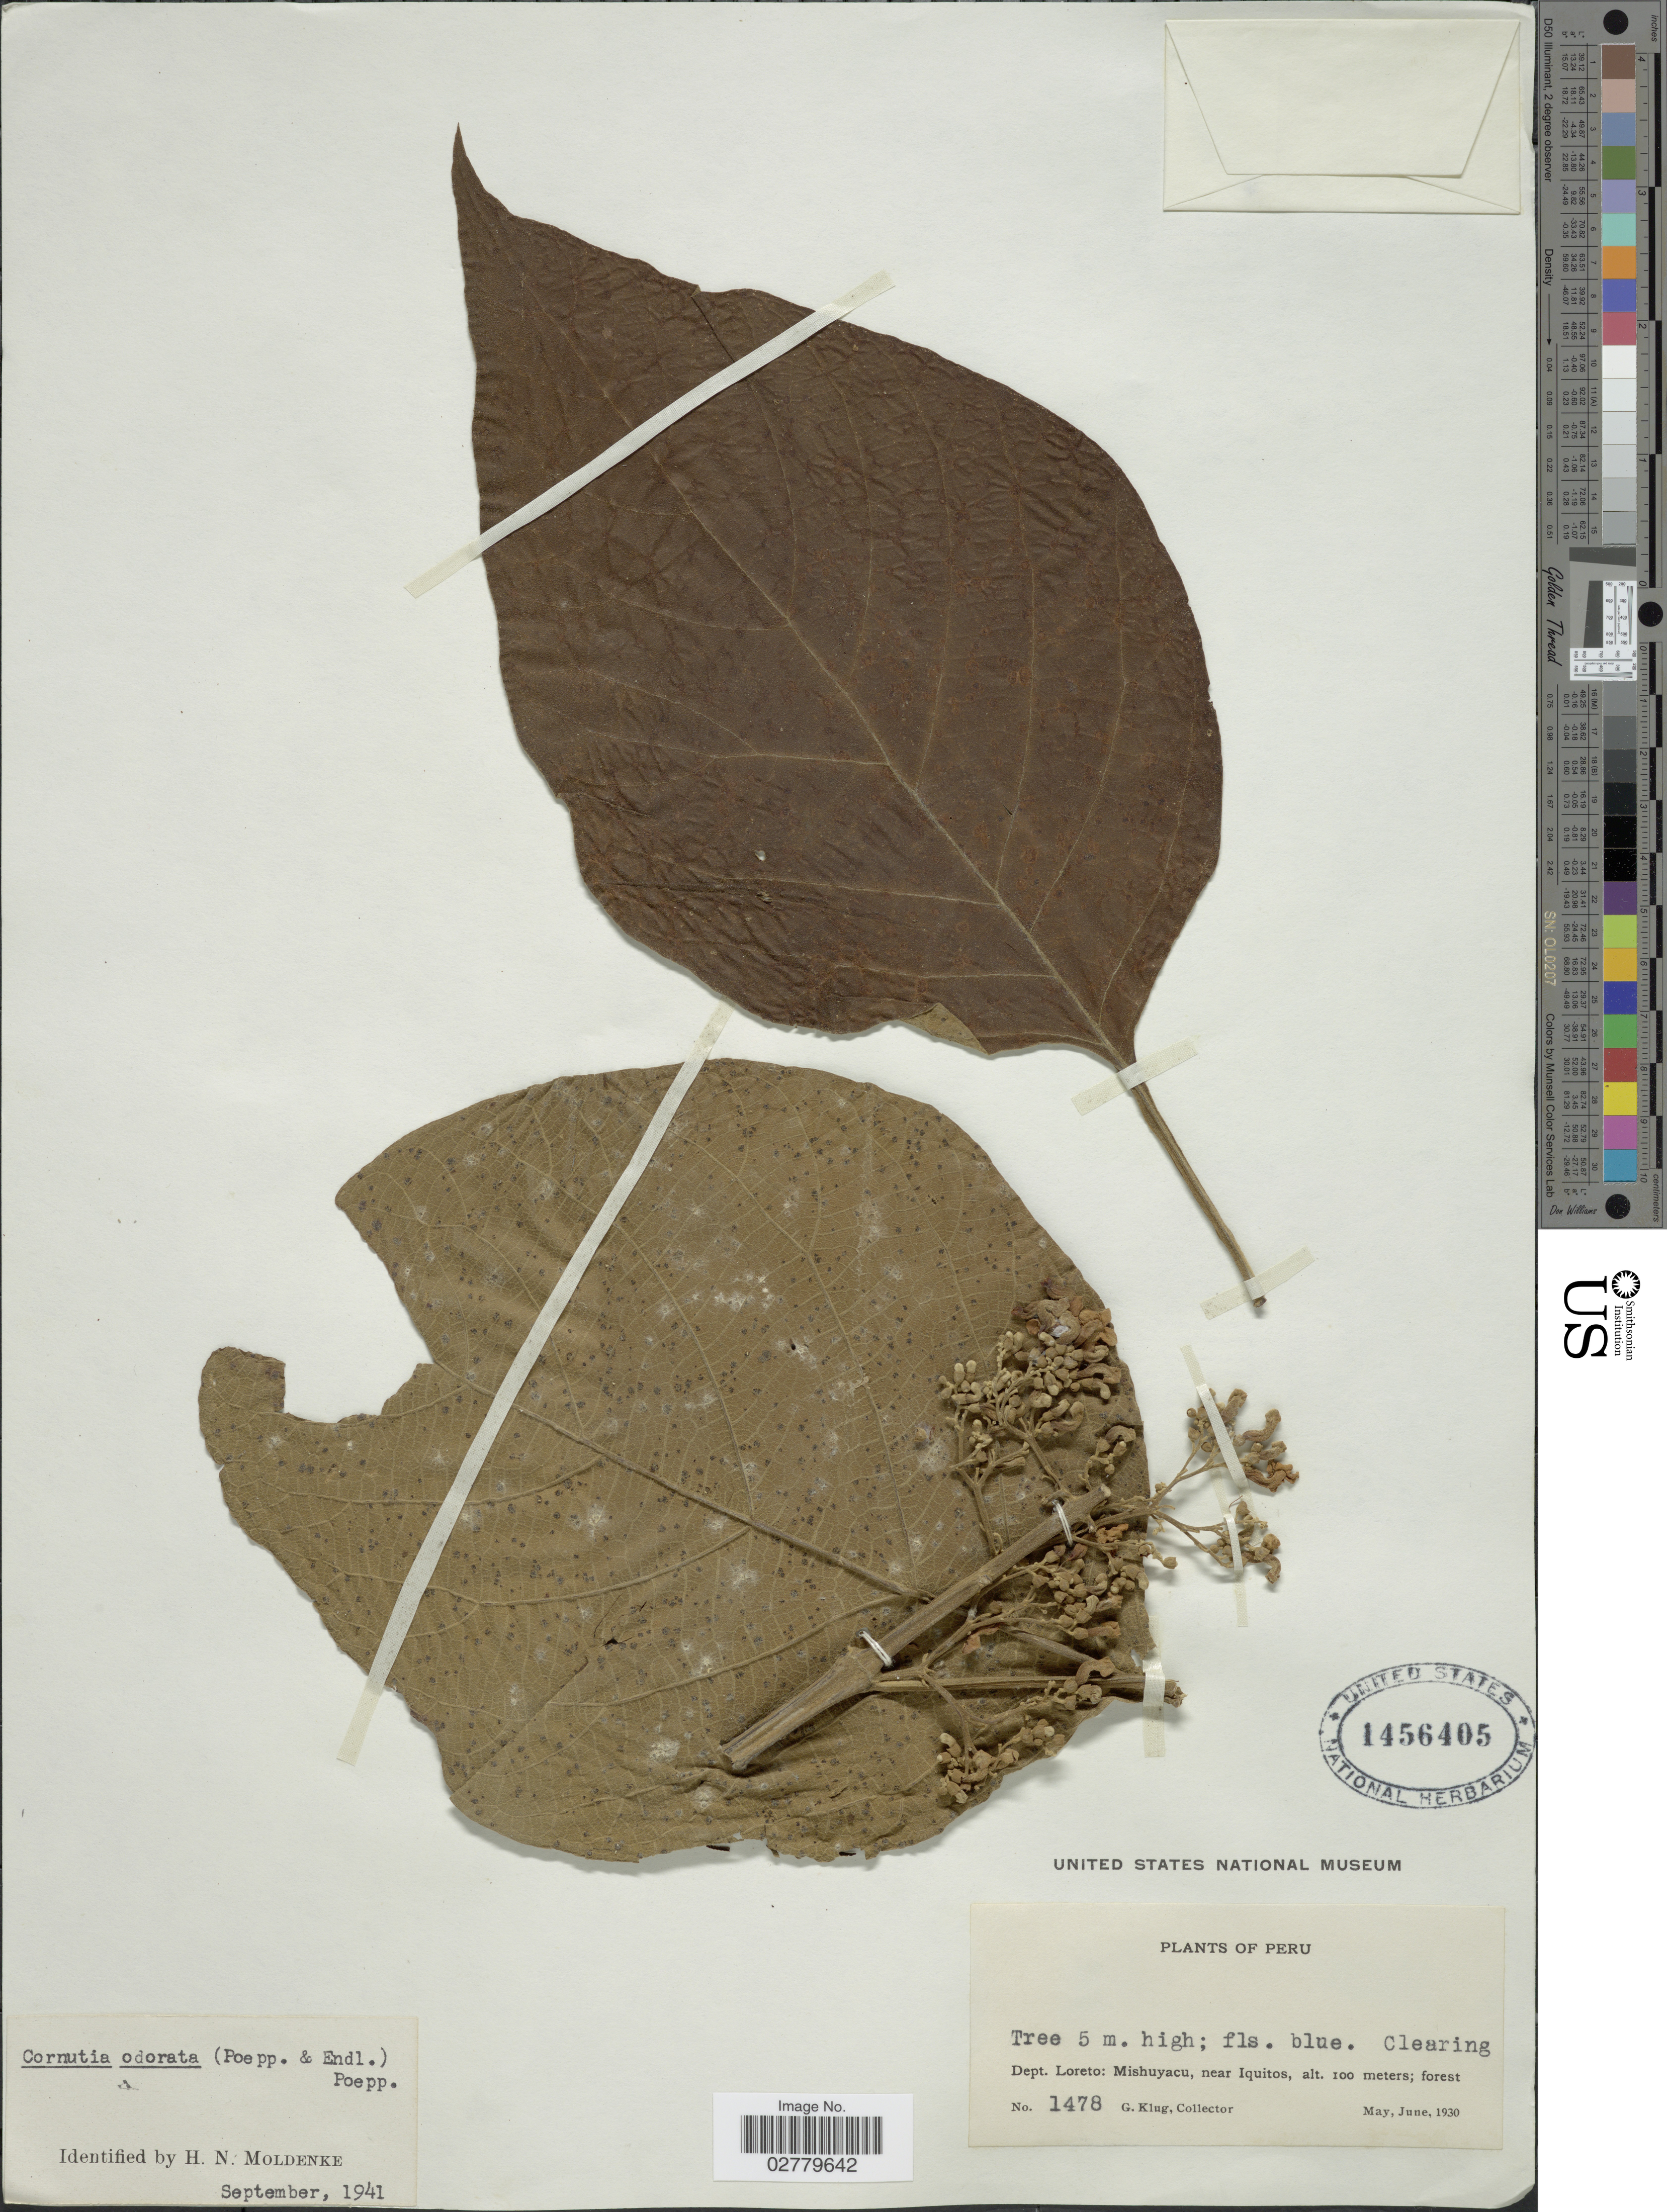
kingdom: Plantae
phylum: Tracheophyta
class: Magnoliopsida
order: Lamiales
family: Lamiaceae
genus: Cornutia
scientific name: Cornutia odorata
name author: (Poepp.) Schauer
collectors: G. Klug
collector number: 1478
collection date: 1930-05/1930-06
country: Peru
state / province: Loreto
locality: Mishuyacu, near Iquitos.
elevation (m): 100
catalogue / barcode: US 1456405